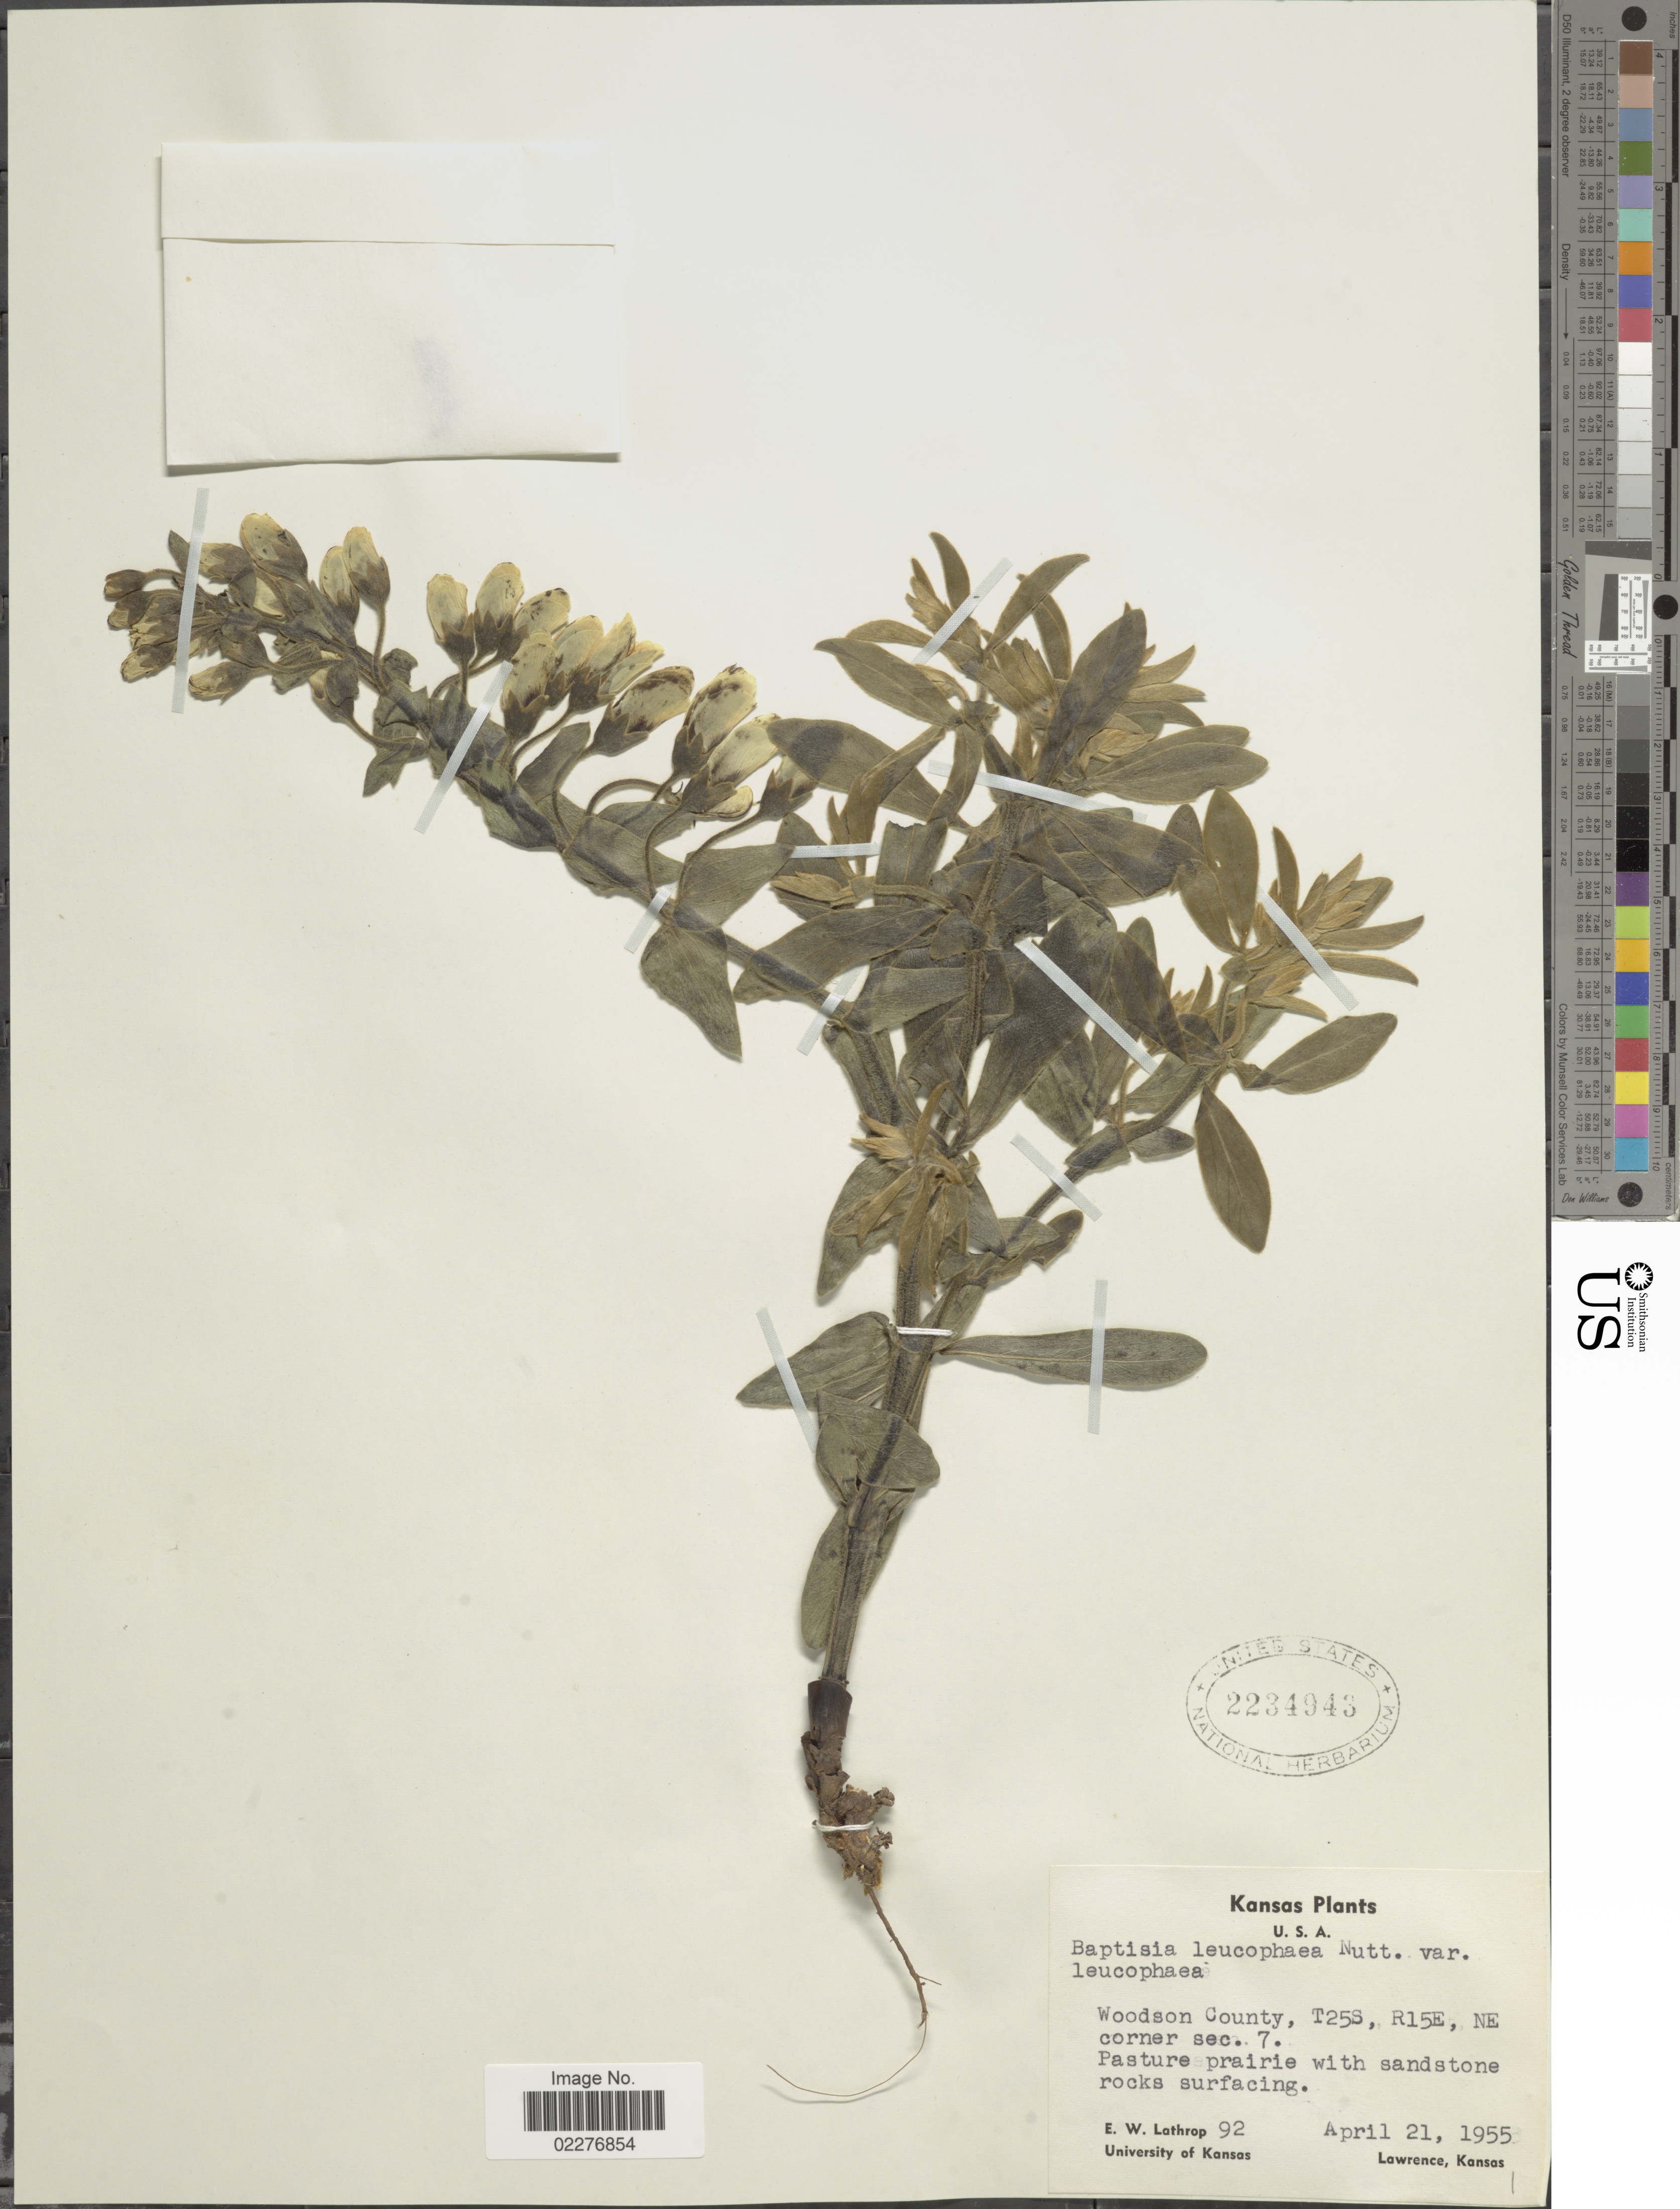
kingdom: Plantae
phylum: Tracheophyta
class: Magnoliopsida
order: Fabales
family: Fabaceae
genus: Baptisia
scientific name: Baptisia leucophaea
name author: Nutt.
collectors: E. W. Lathrop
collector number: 92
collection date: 1955-04-21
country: United States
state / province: Kansas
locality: Wooodson County, T25S, R15E, NE corner sec. 7. Pasture prairie with sandstone rocks surfacing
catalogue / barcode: US 2234943